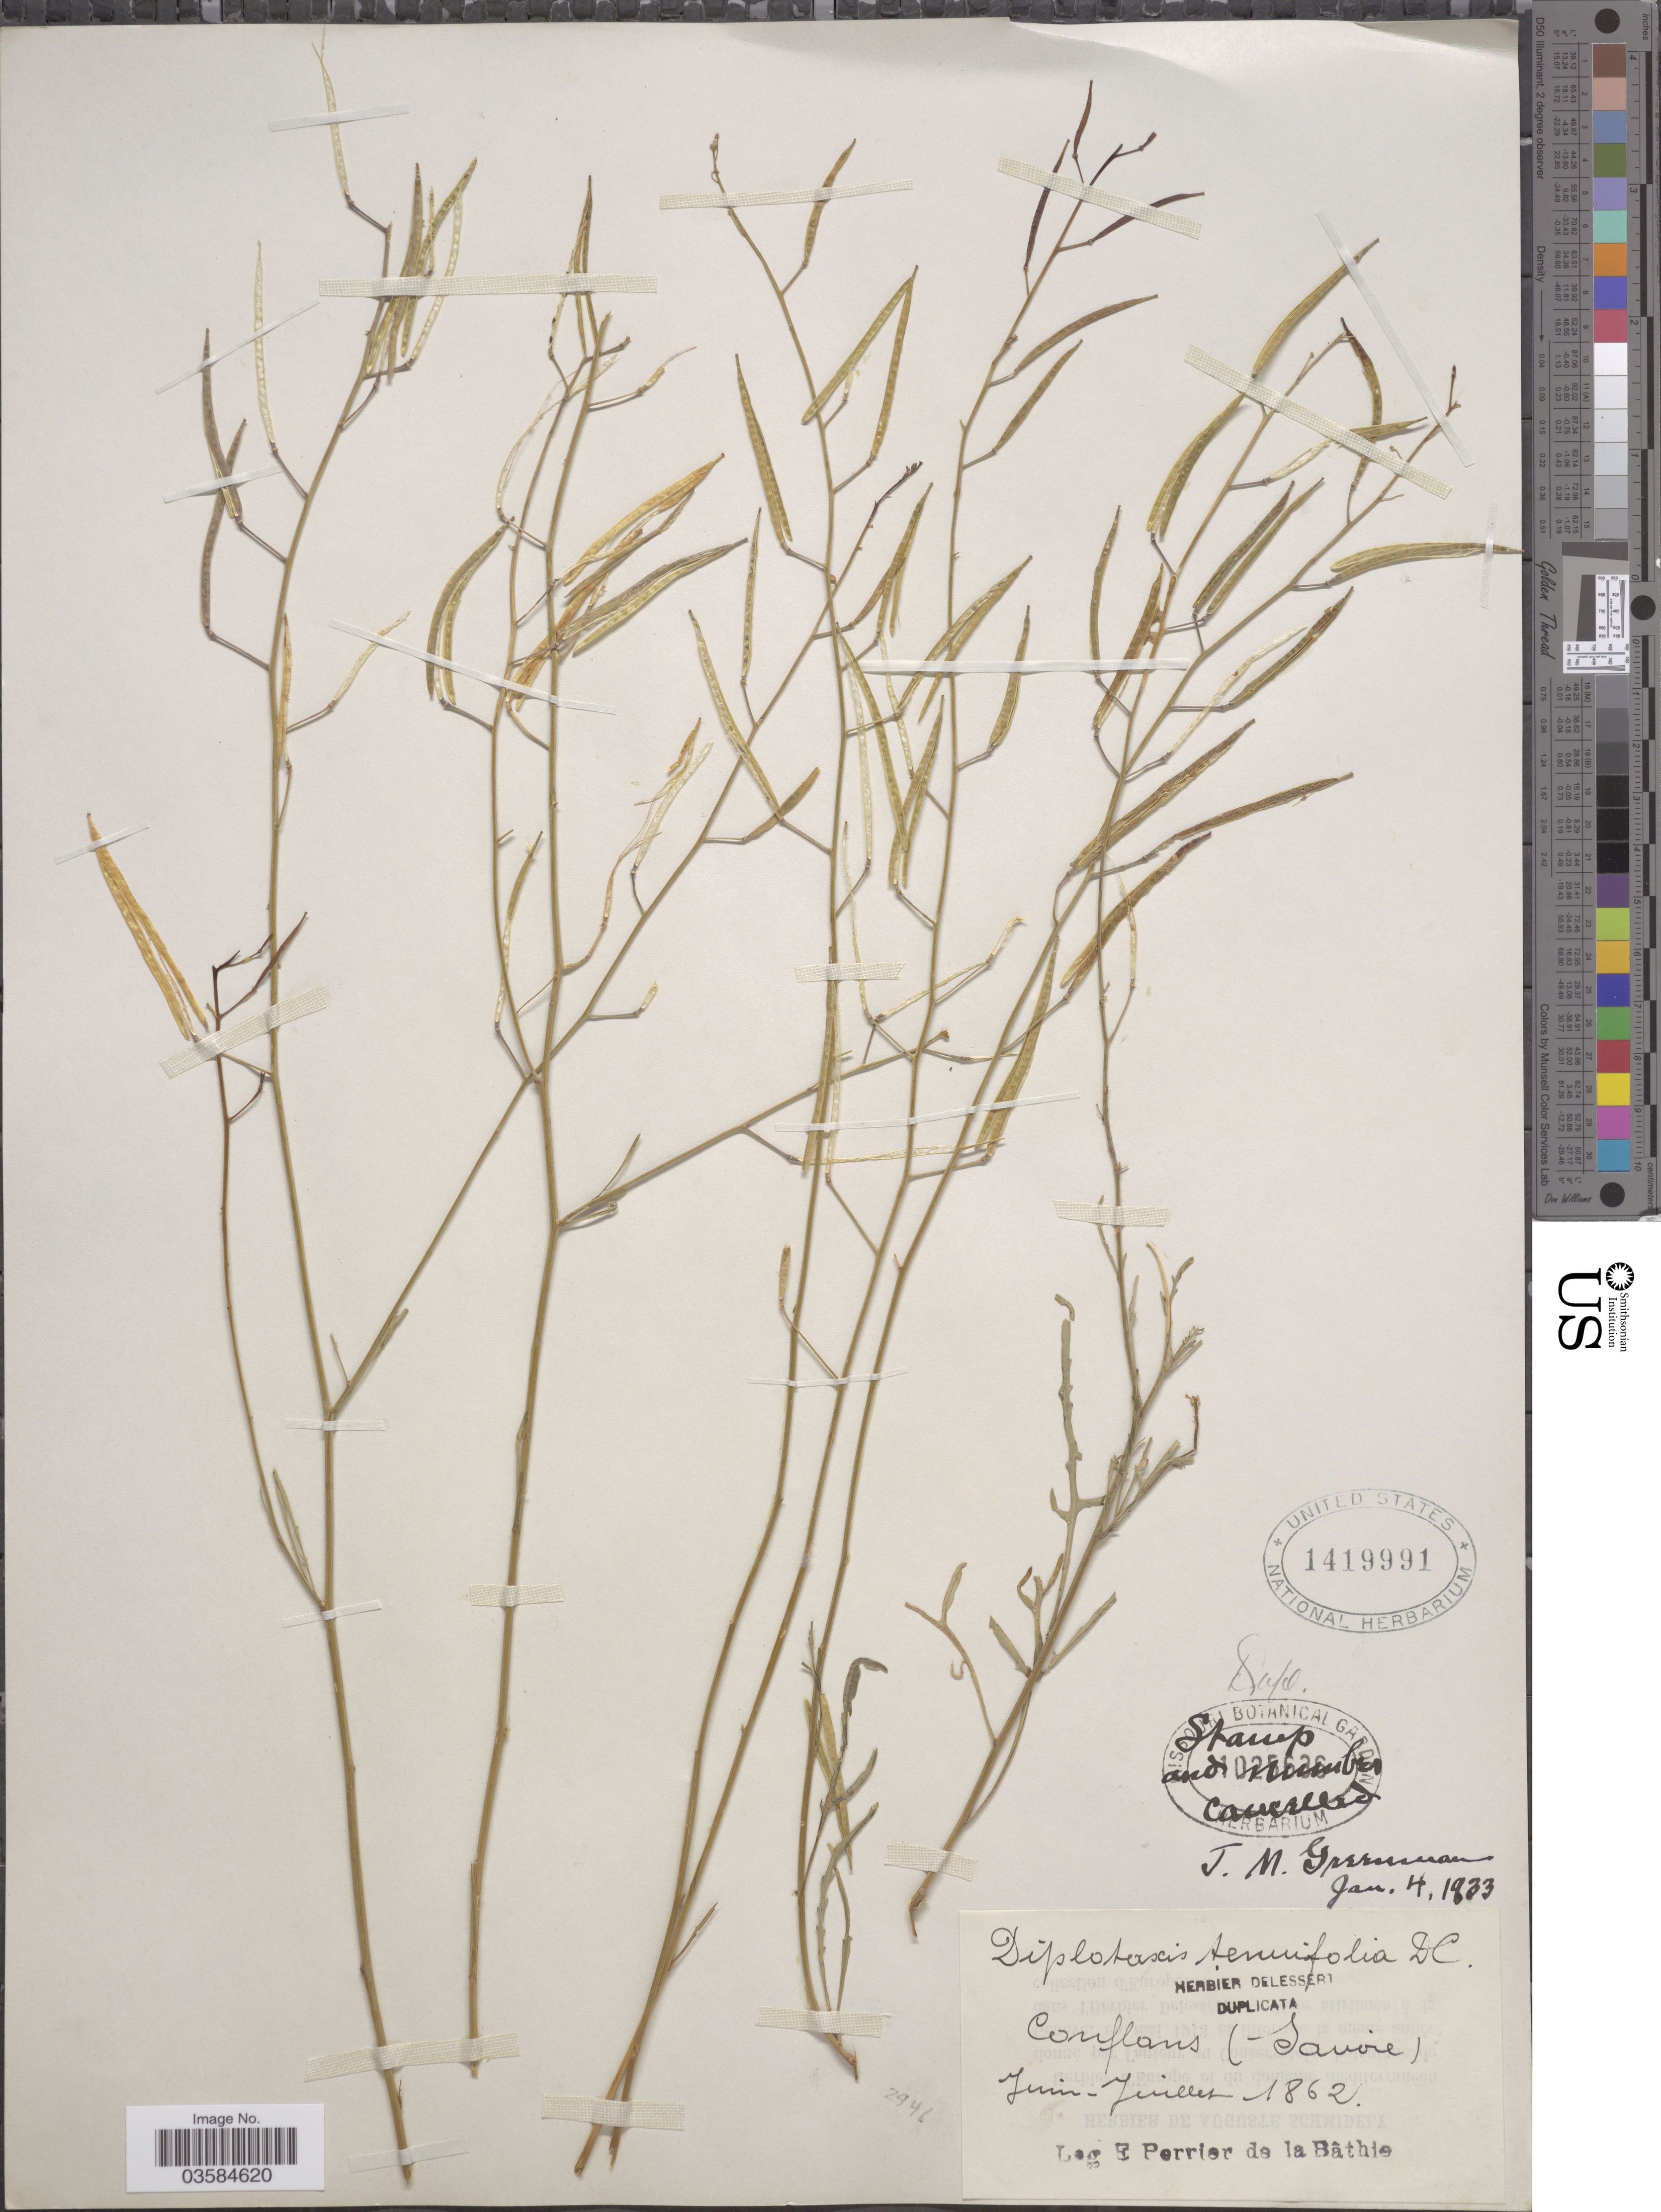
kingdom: Plantae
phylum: Tracheophyta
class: Magnoliopsida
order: Brassicales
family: Brassicaceae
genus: Diplotaxis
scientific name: Diplotaxis tenuifolia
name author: (L.) DC.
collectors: E. Perrier de la Bâthie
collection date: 1862-06/1862-07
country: France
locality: Conflans (Savoie).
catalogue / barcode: US 1419991